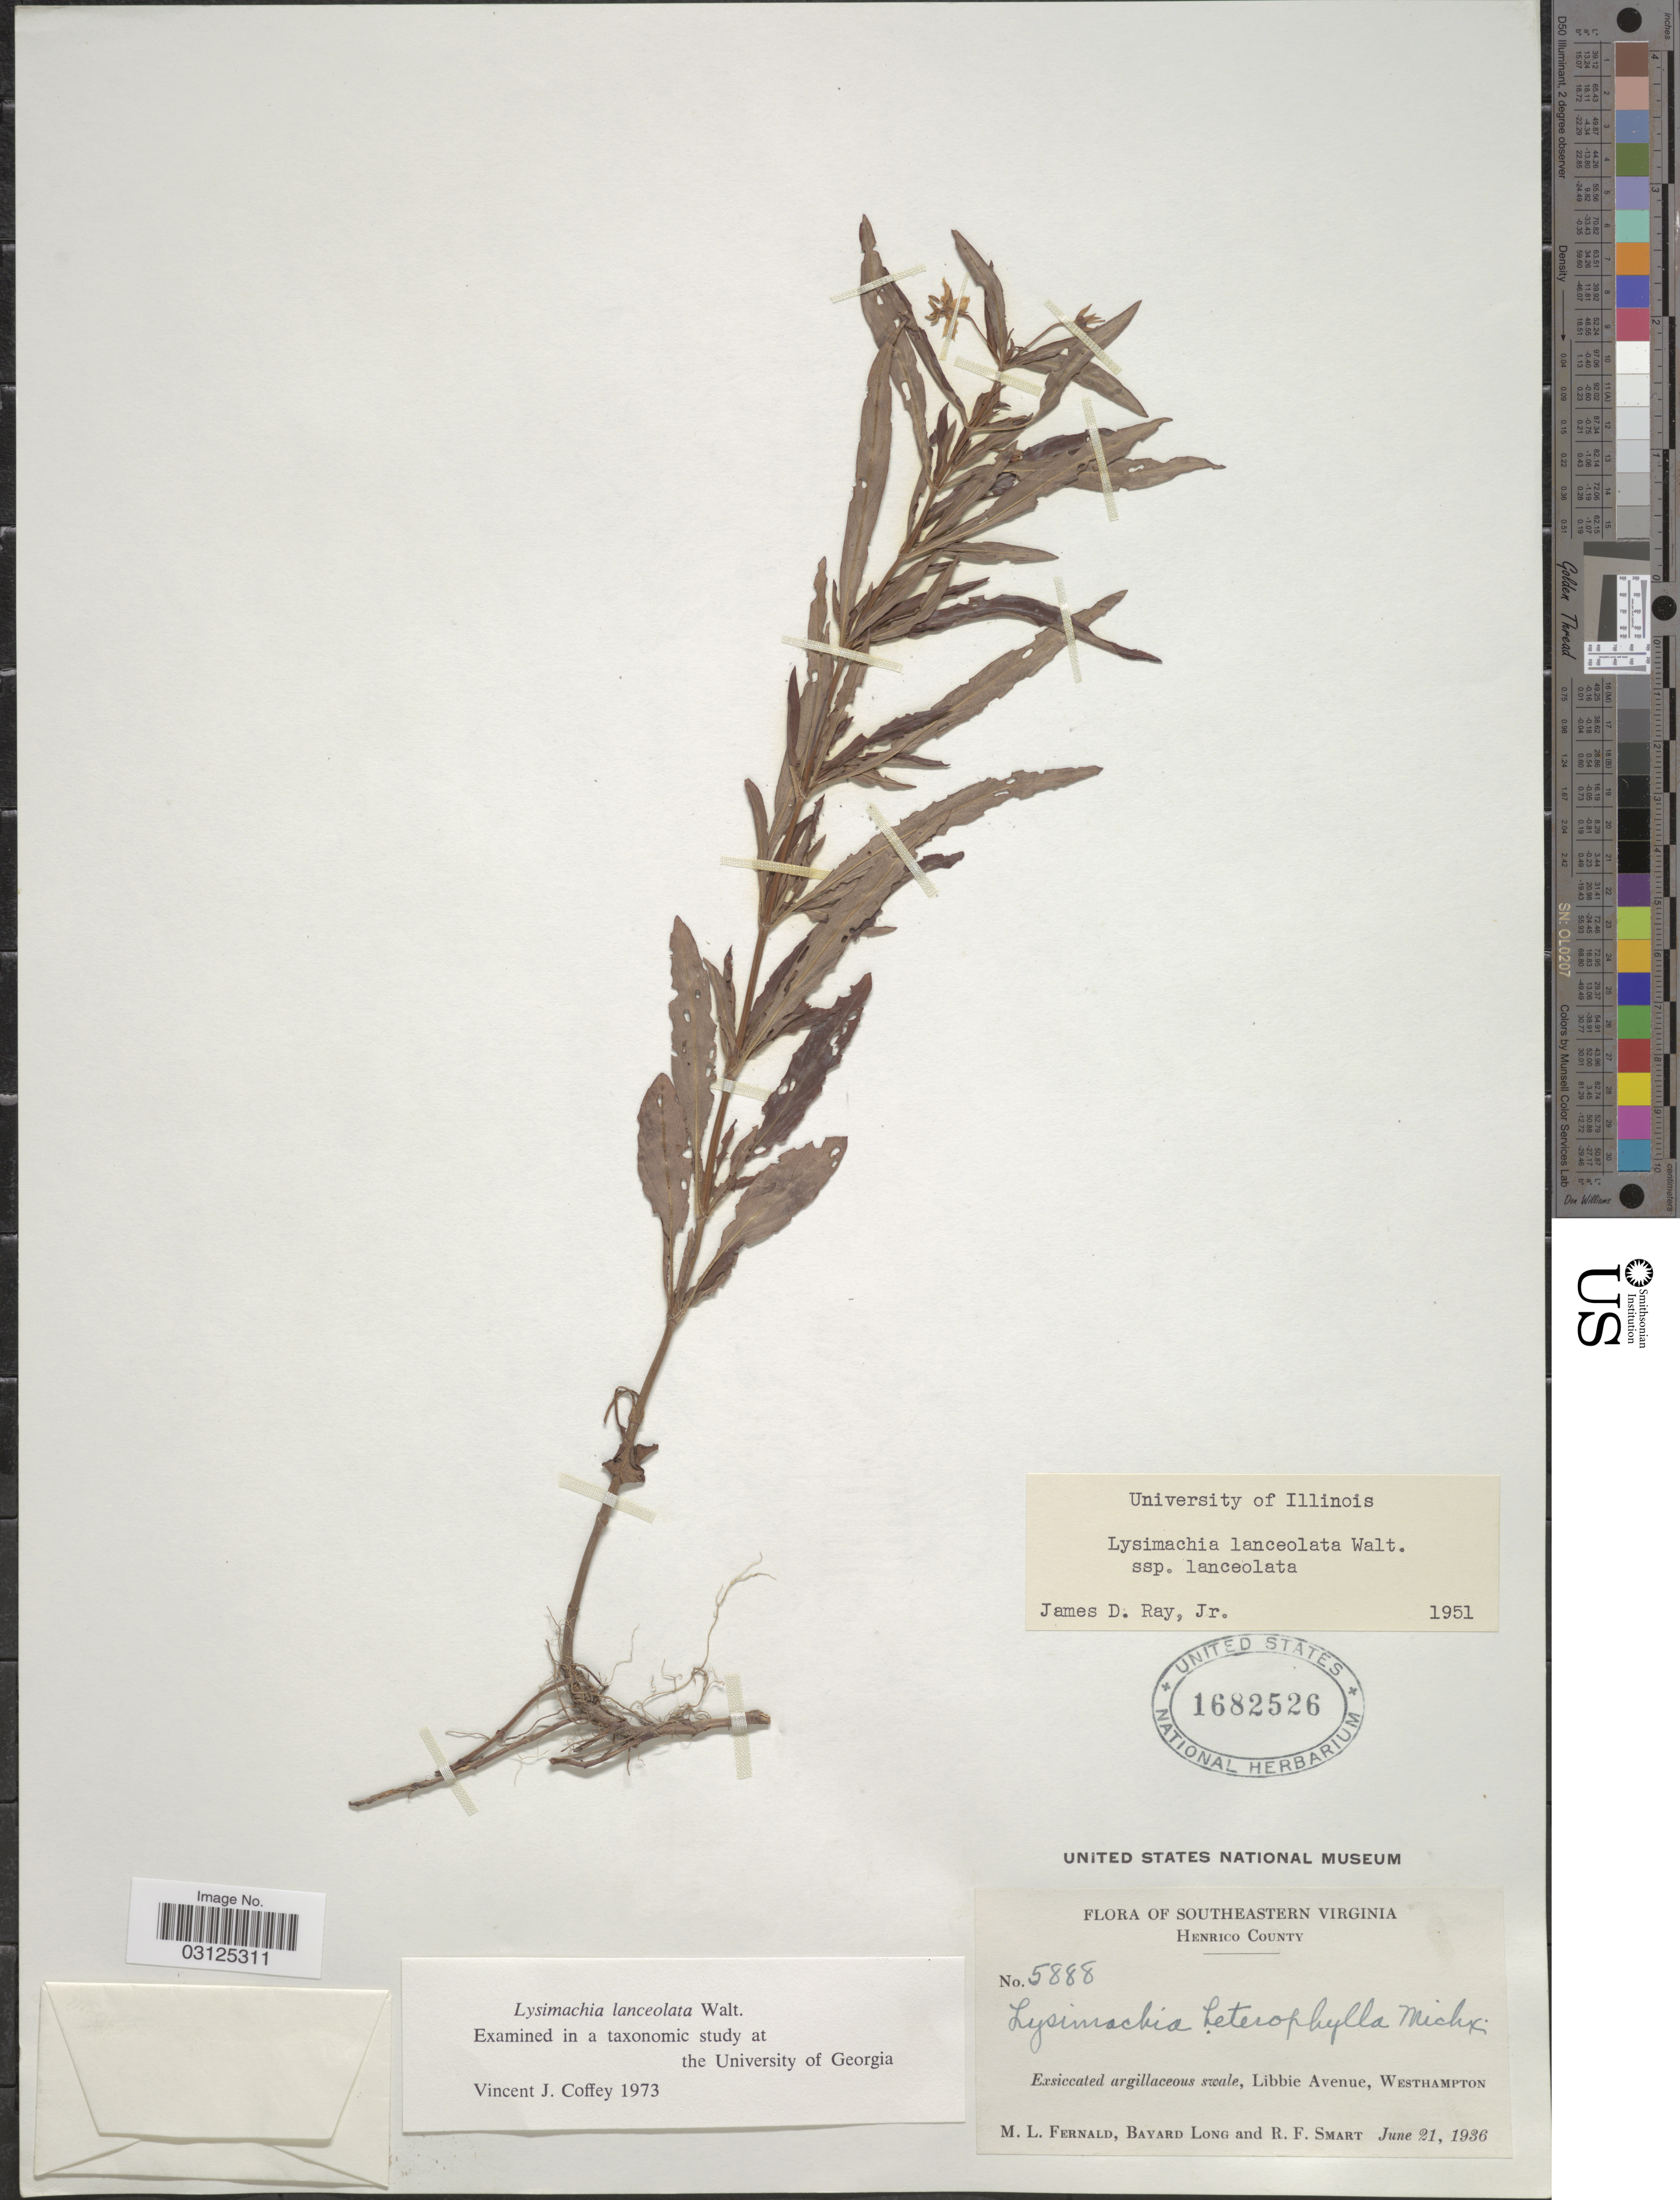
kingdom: Plantae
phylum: Tracheophyta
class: Magnoliopsida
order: Ericales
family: Primulaceae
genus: Steironema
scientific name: Steironema lanceolatum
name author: (Walter) A. Gray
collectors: M. L. Fernald, B. Long & R. Smart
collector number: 5888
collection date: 1936-06-21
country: United States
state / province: Virginia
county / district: Henrico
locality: Southeastern Virginia. Henrico County. Libbie Avenue, Westhampton.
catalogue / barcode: US 1682526